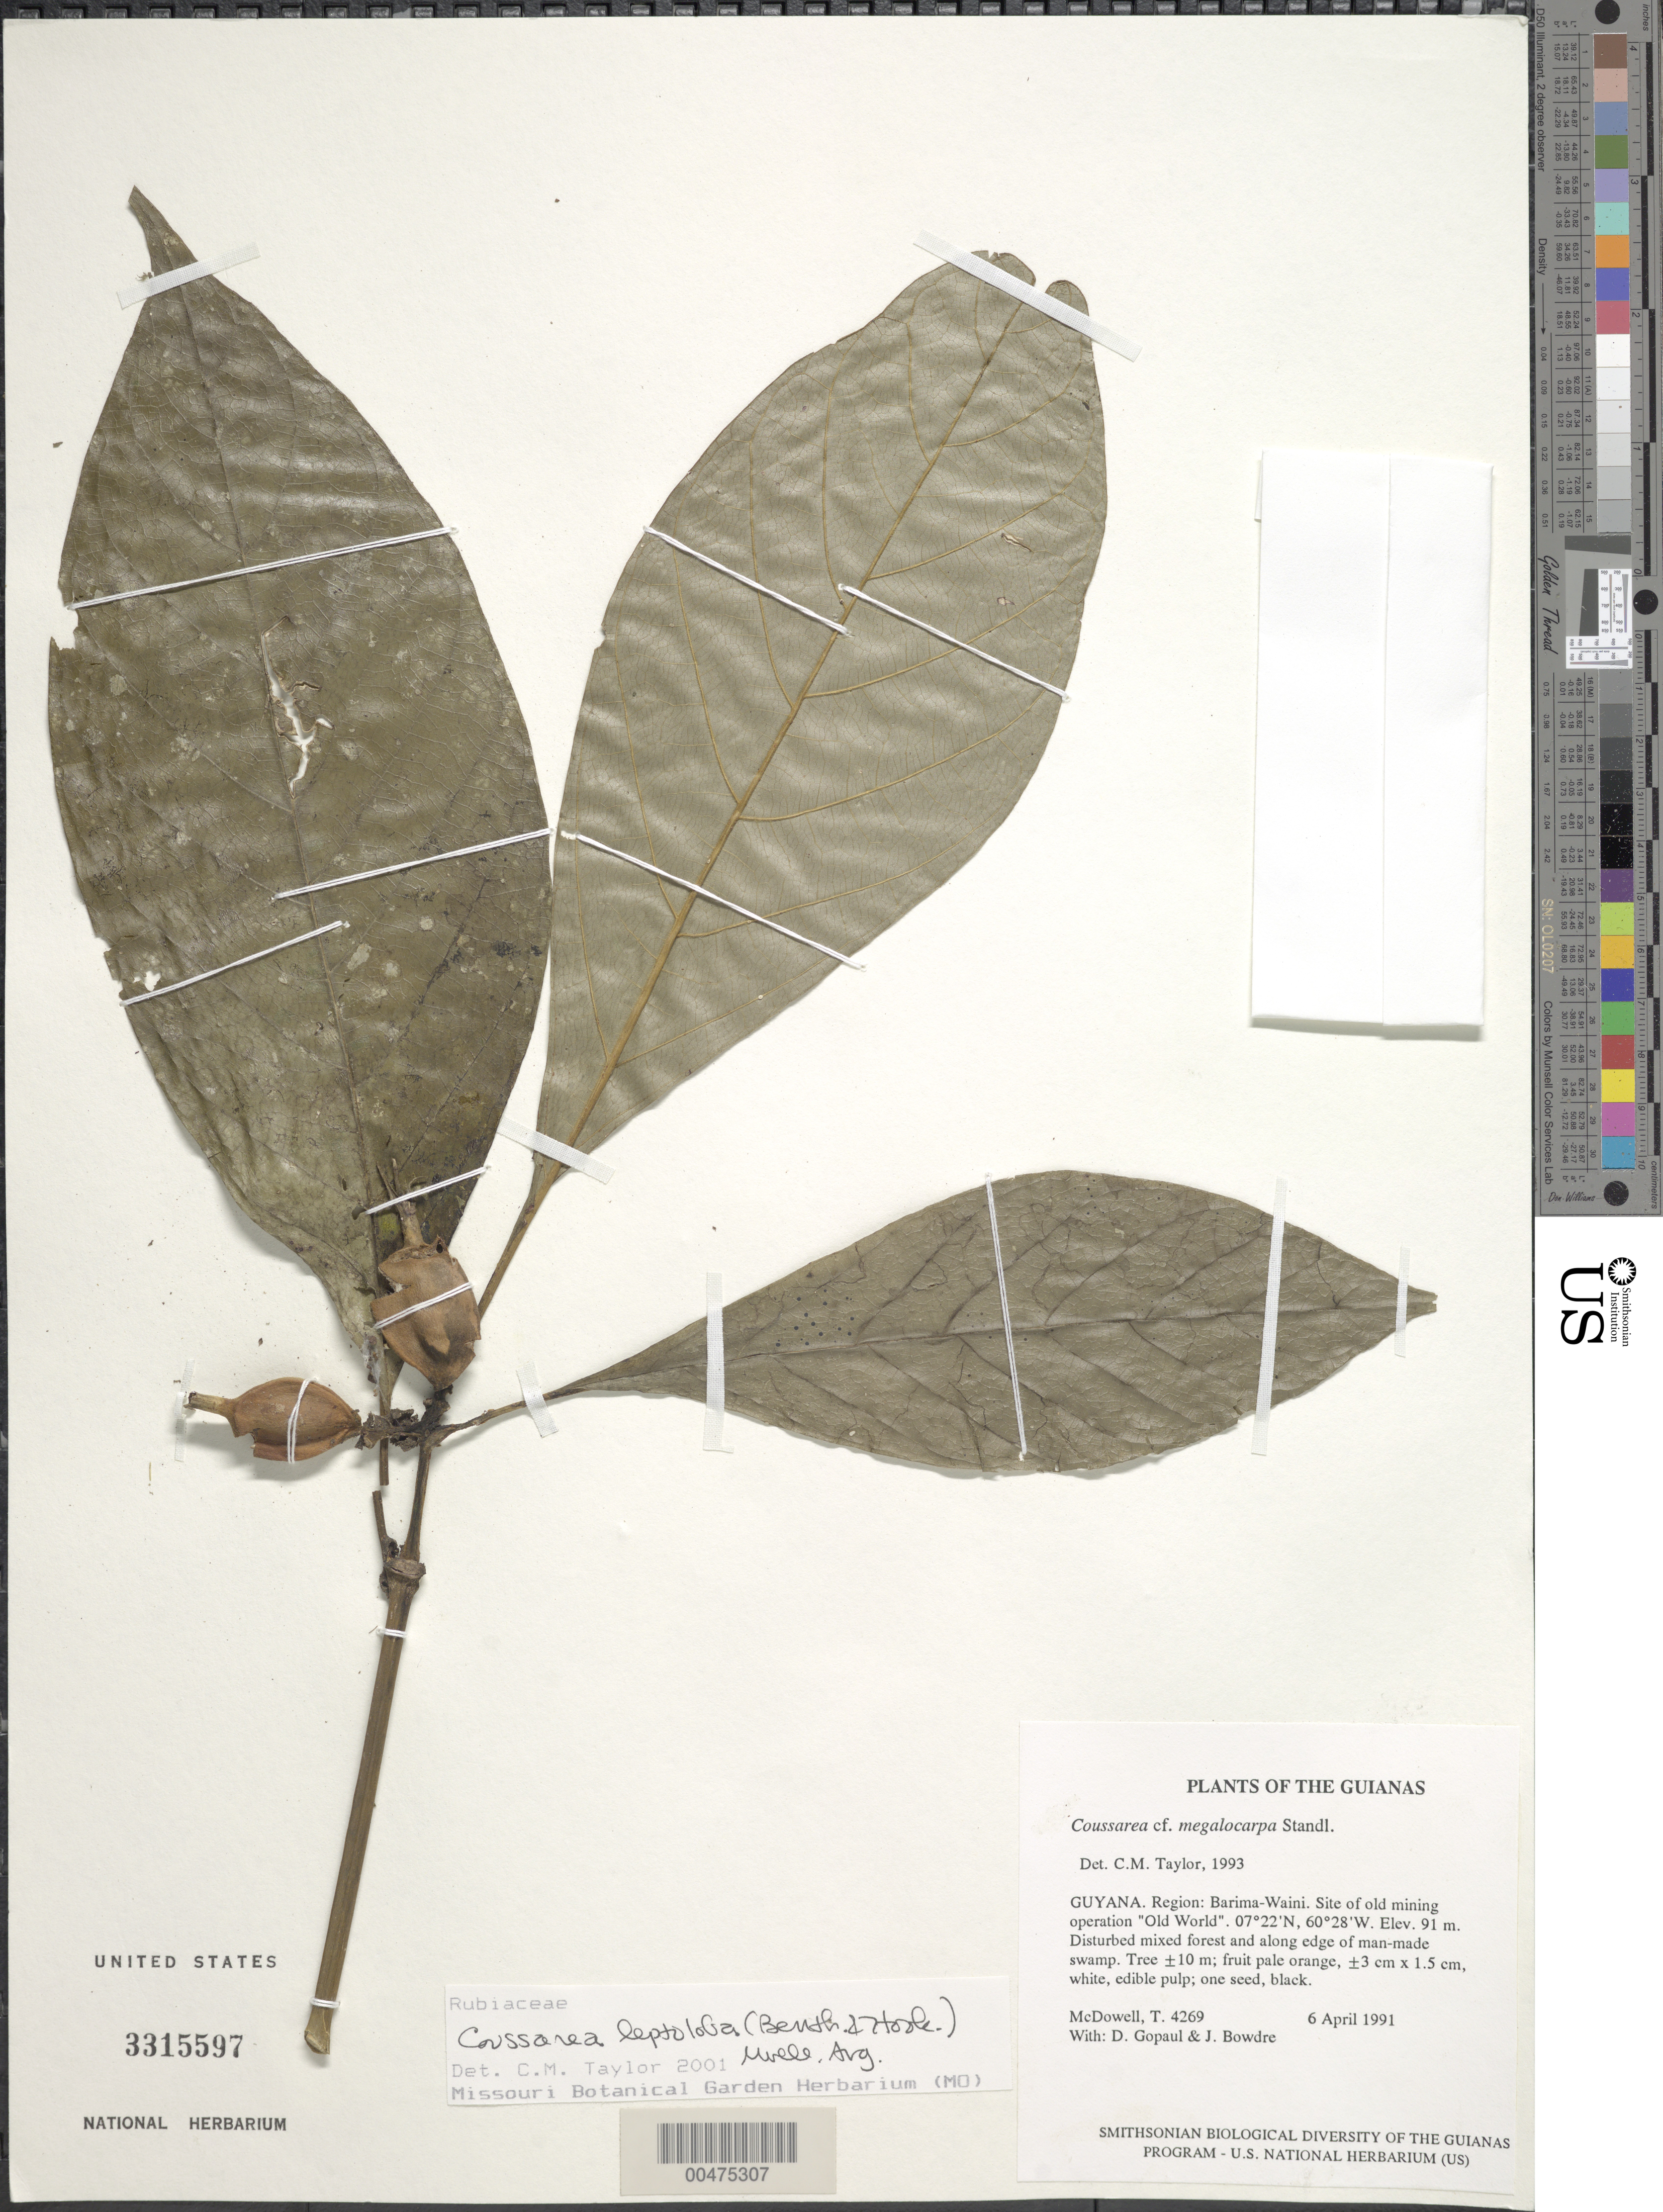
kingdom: Plantae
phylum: Tracheophyta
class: Magnoliopsida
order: Gentianales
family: Rubiaceae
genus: Coussarea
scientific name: Coussarea leptoloba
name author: (Spreng. ex Benth. & Hook. f.) Müll. Arg.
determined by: Taylor, Charlotte M.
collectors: T. McDowell, D. Gopaul & J. Bowdre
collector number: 4269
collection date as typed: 6 April 1991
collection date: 1991-04-06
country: Guyana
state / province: Barima-Waini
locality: Site of old mining operation "Old World"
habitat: Disturbed mixed forest and along edge of man-made swamp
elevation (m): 91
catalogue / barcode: US 3315597